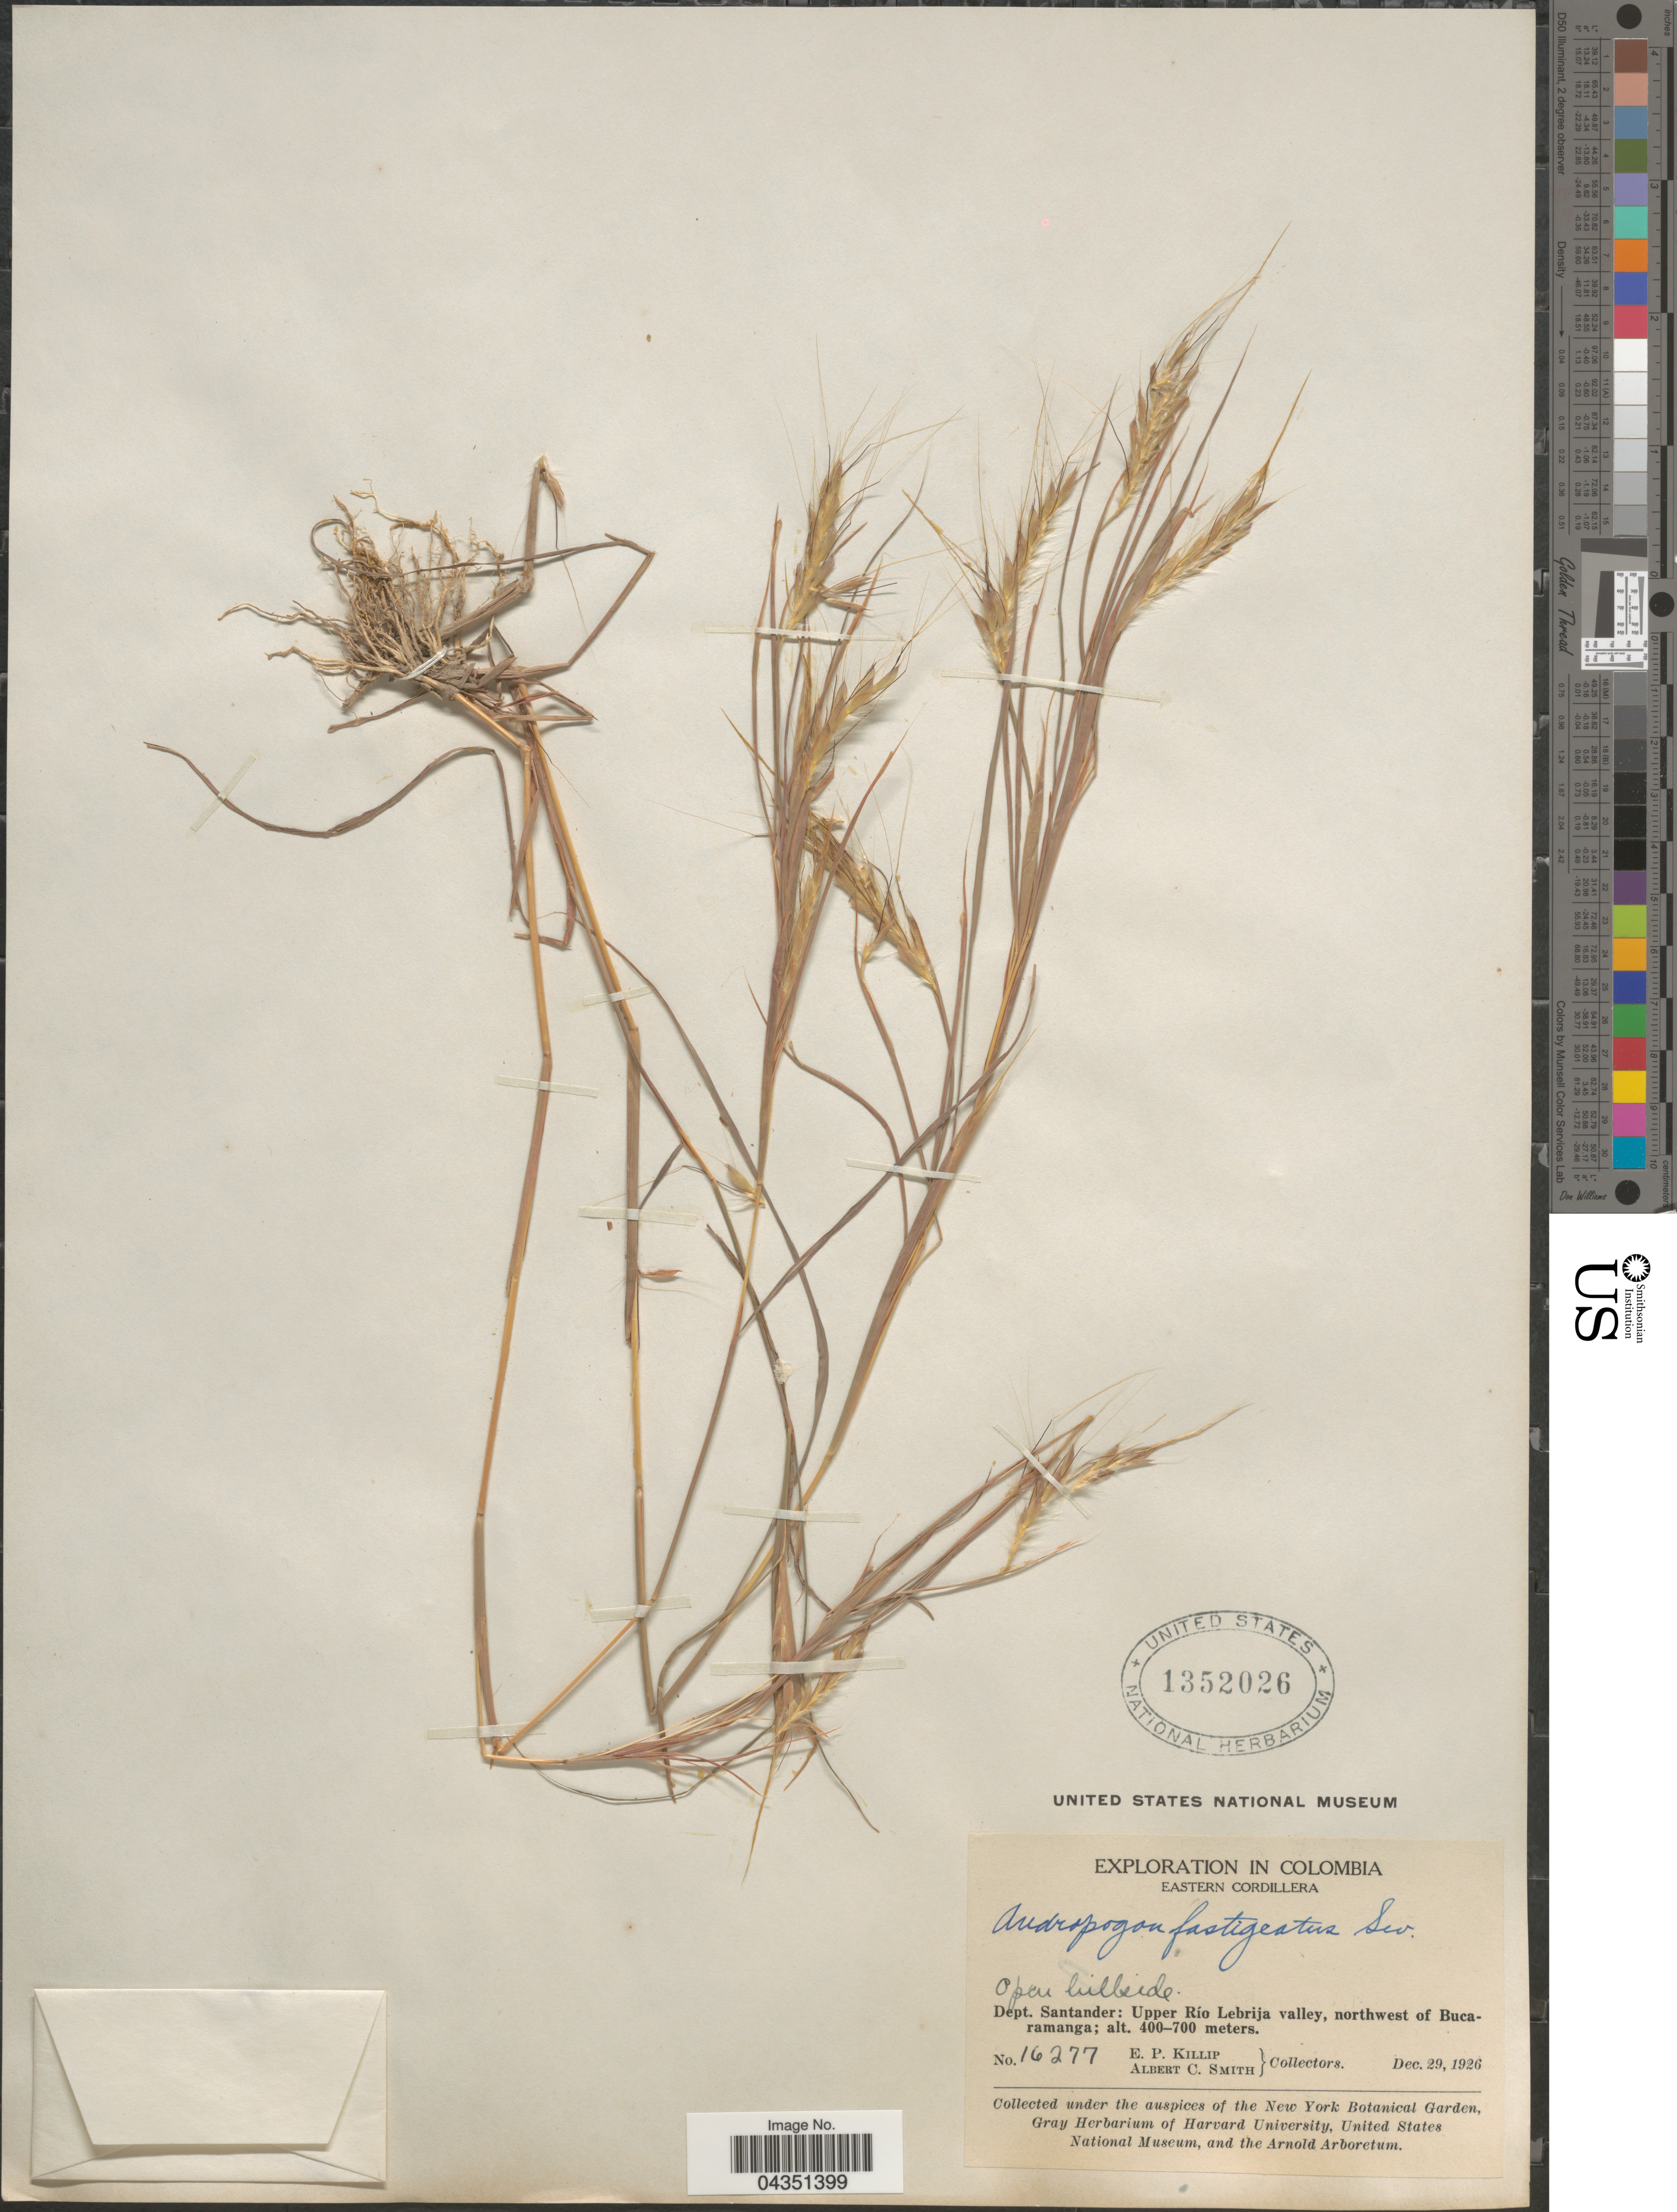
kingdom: Plantae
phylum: Tracheophyta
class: Liliopsida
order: Poales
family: Poaceae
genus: Diectomis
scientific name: Diectomis fastigiata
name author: (Sw.) P. Beauv.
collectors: E. P. Killip & A. C. Smith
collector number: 16277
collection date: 1926-12-29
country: Colombia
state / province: Santander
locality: Exploration in Colombia. Eastern Cordillera. Dept. Santander: Upper Rio Lebrija valley, northwest of Bucaramanga.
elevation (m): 400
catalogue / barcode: US 1352026